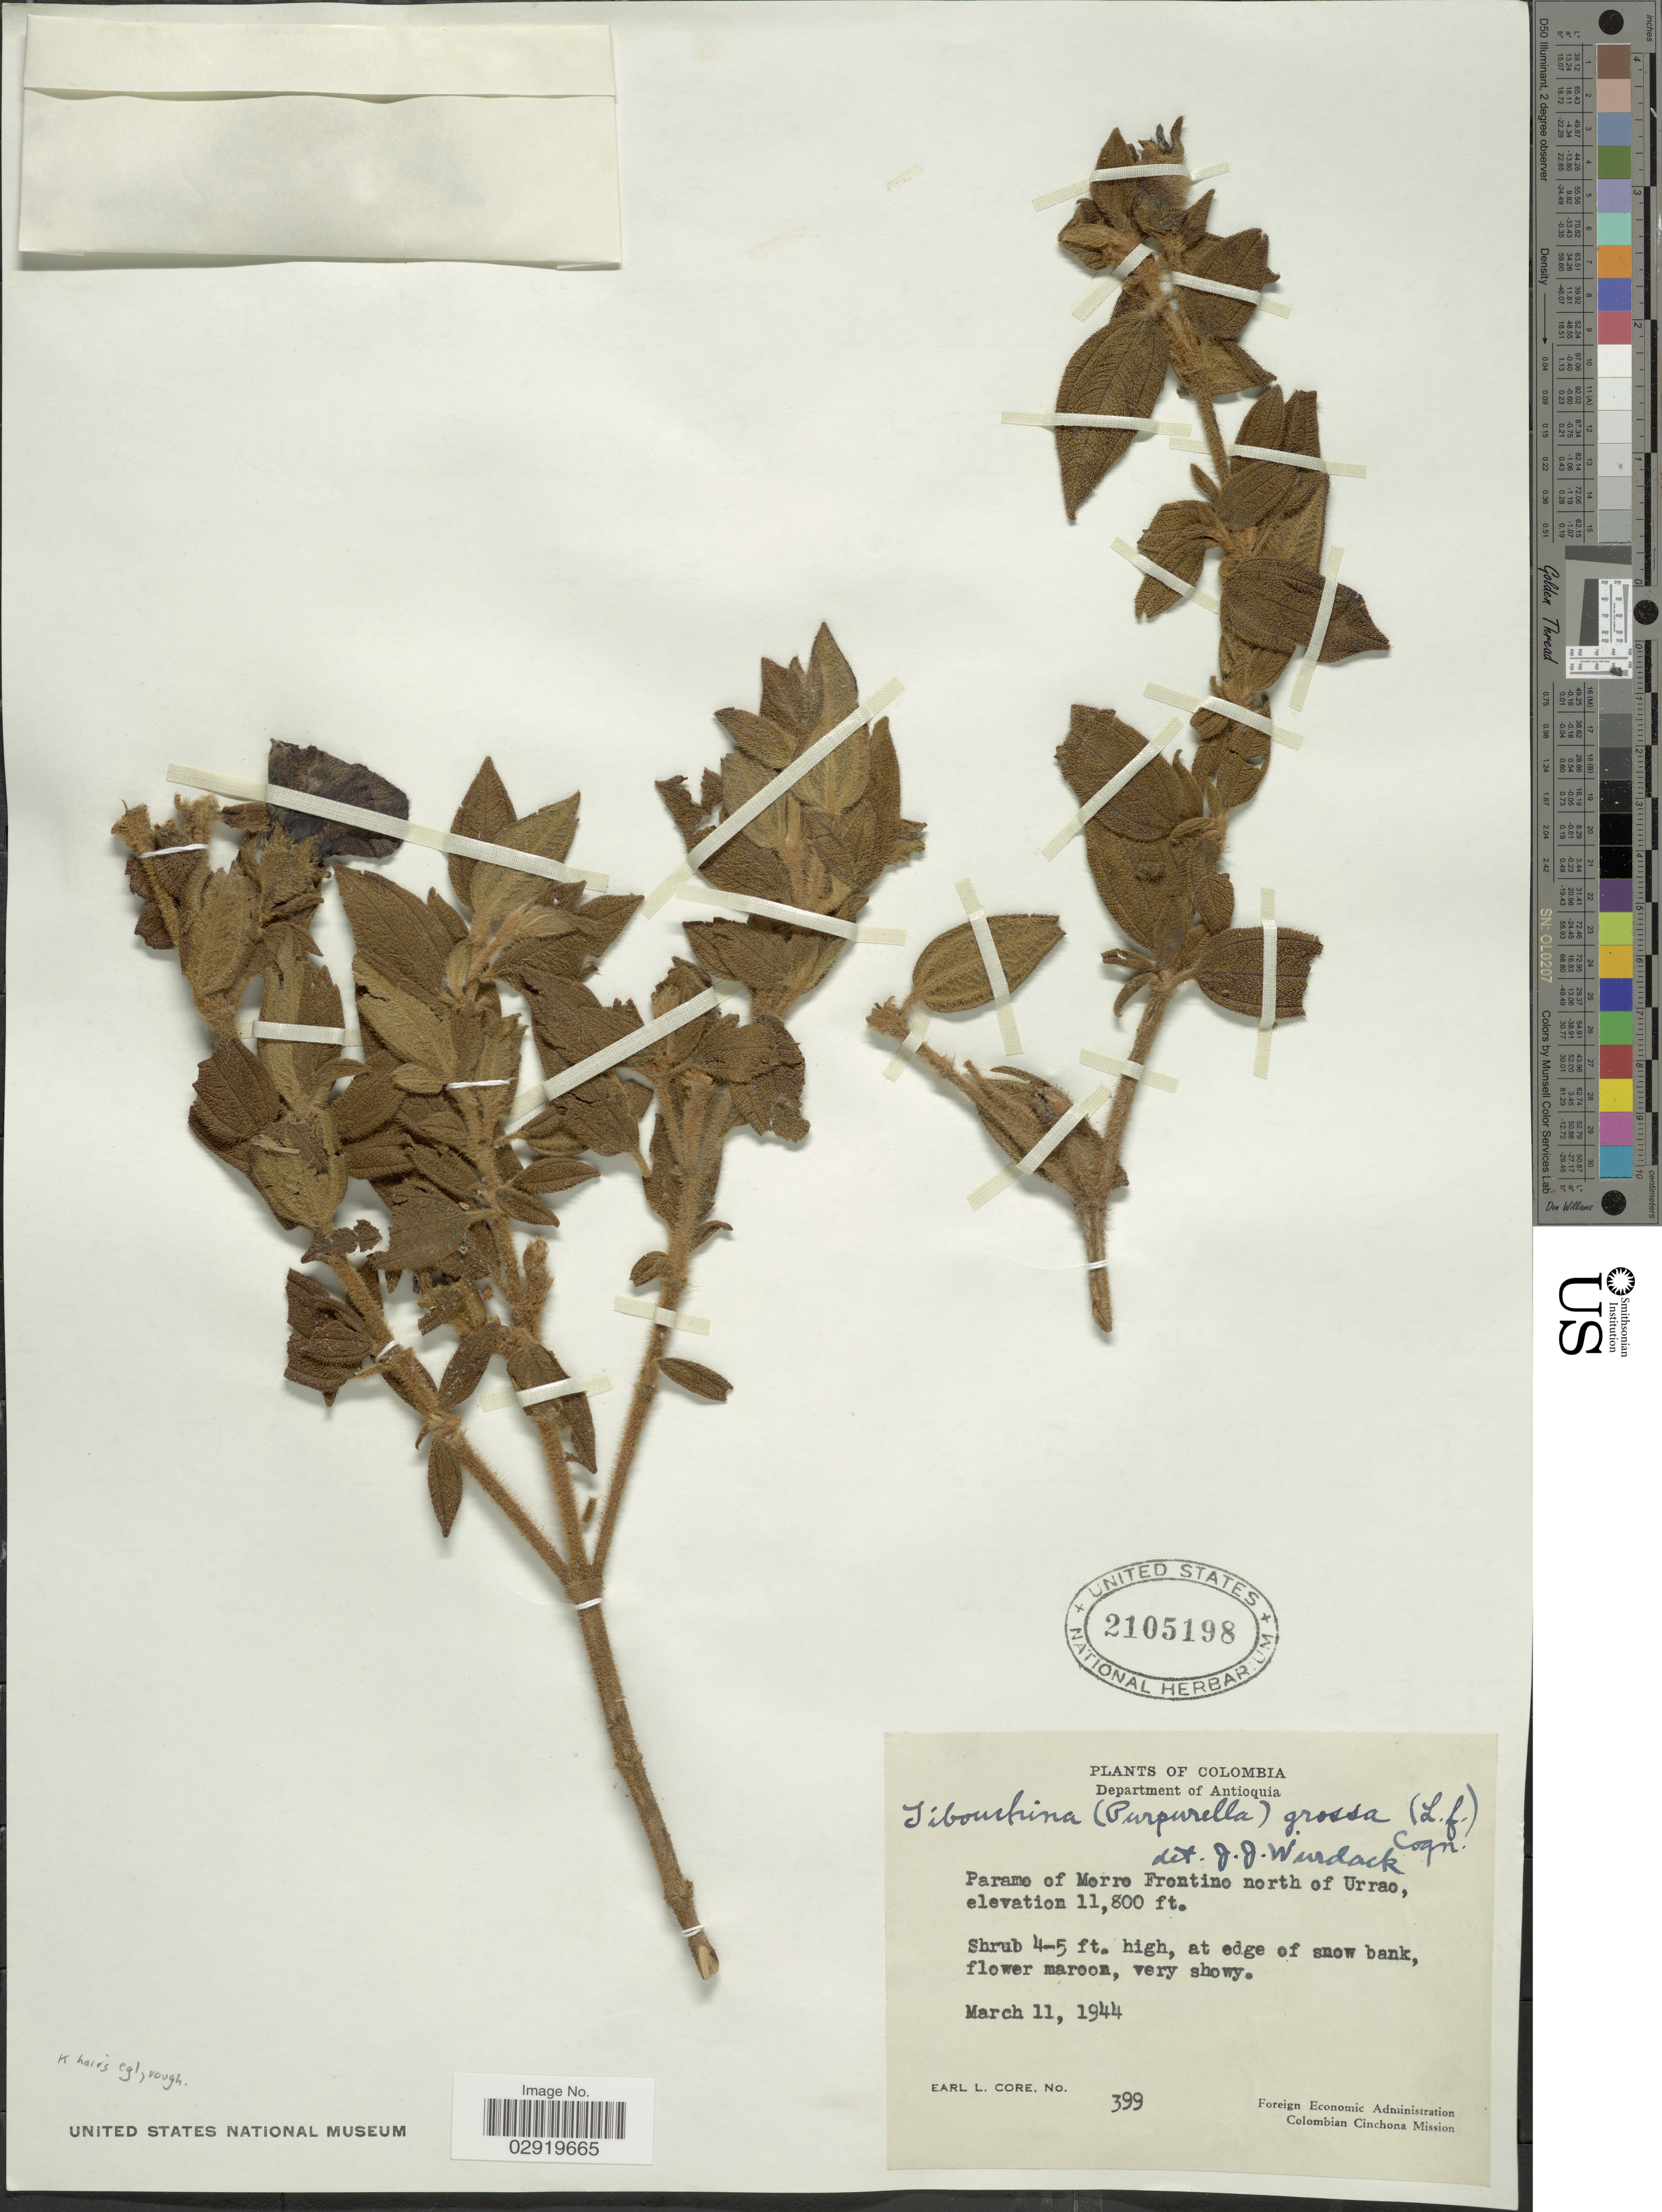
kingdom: Plantae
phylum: Tracheophyta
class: Magnoliopsida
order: Myrtales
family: Melastomataceae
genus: Chaetogastra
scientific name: Chaetogastra grossa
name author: (L. f.) P.J.F. Guim. & Michelang.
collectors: E. L. Core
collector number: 399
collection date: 1944-03-11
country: Colombia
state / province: Antioquia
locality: Department of Antioquia. Paramo of Morro Frontino north of Urrao.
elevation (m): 3597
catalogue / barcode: US 2105198